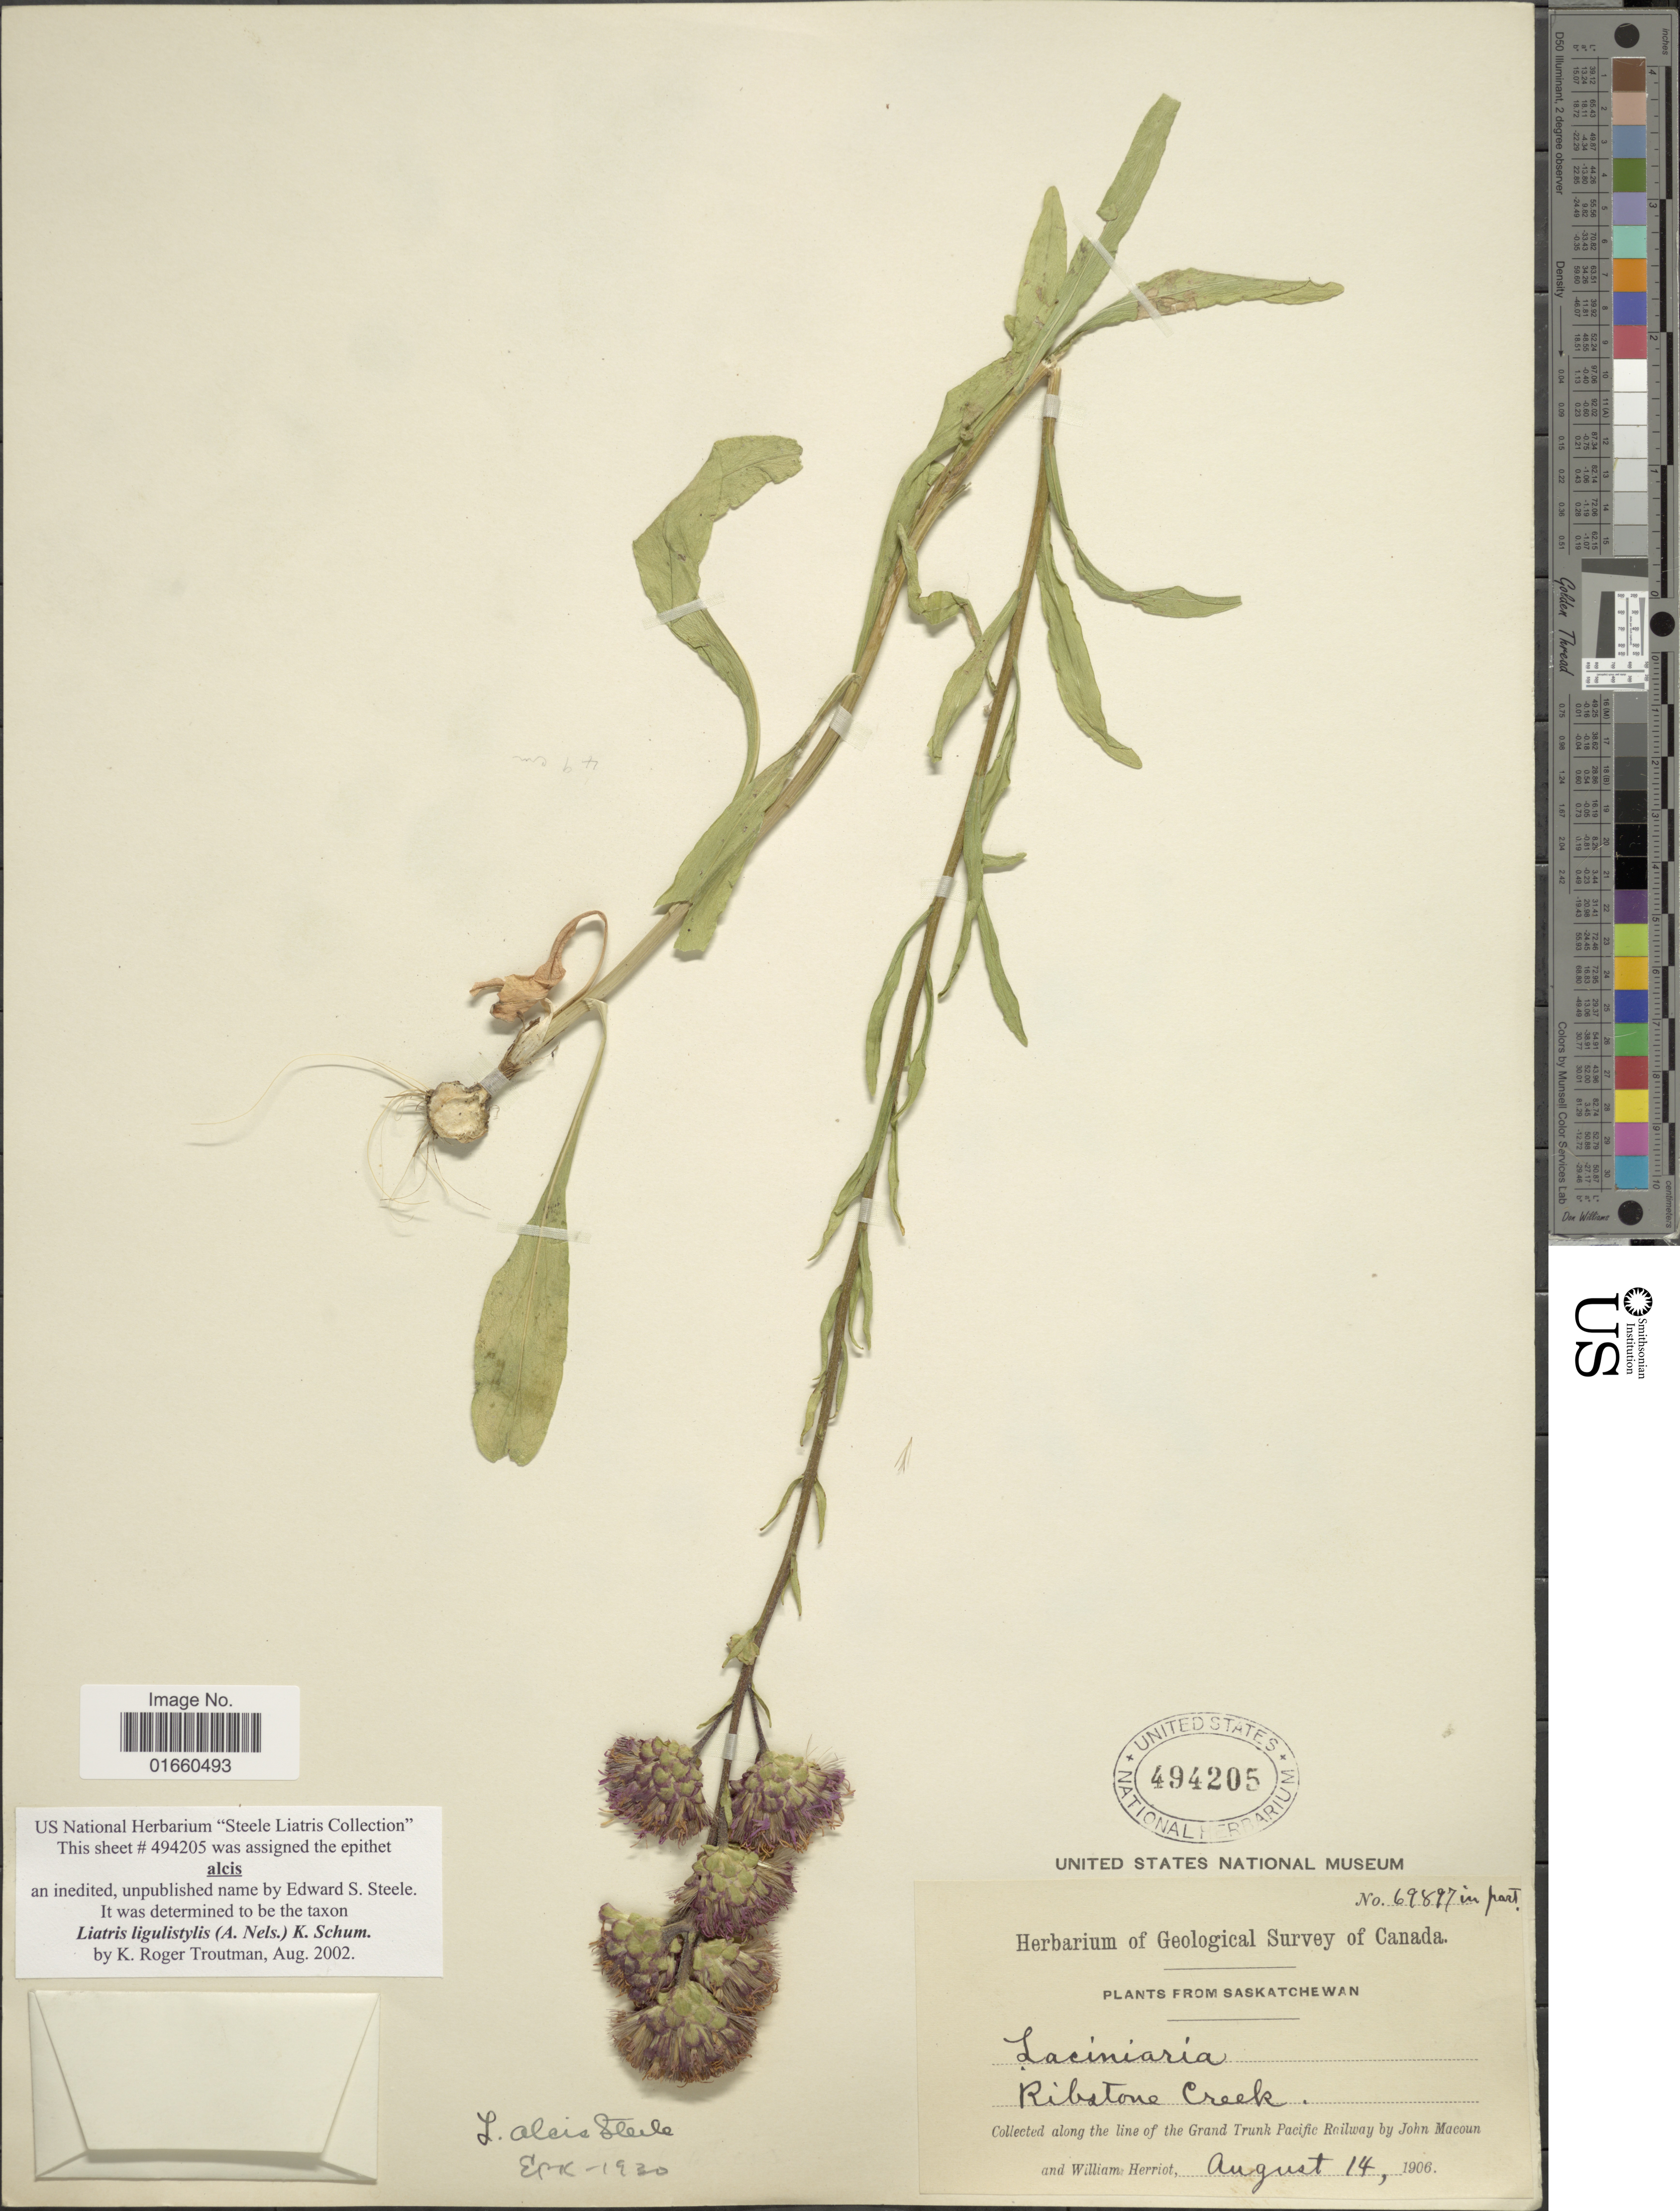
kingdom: Plantae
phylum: Tracheophyta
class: Magnoliopsida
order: Asterales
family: Asteraceae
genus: Liatris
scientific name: Liatris ligulistylis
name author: (A. Nelson) K. Schum.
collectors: J. Macoun & W. Herriot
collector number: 69897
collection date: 1906-08-14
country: Canada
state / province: Saskatchewan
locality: Ribatone Creek, Along the line of the Grand Trunk Pacific Railway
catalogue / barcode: US 494205